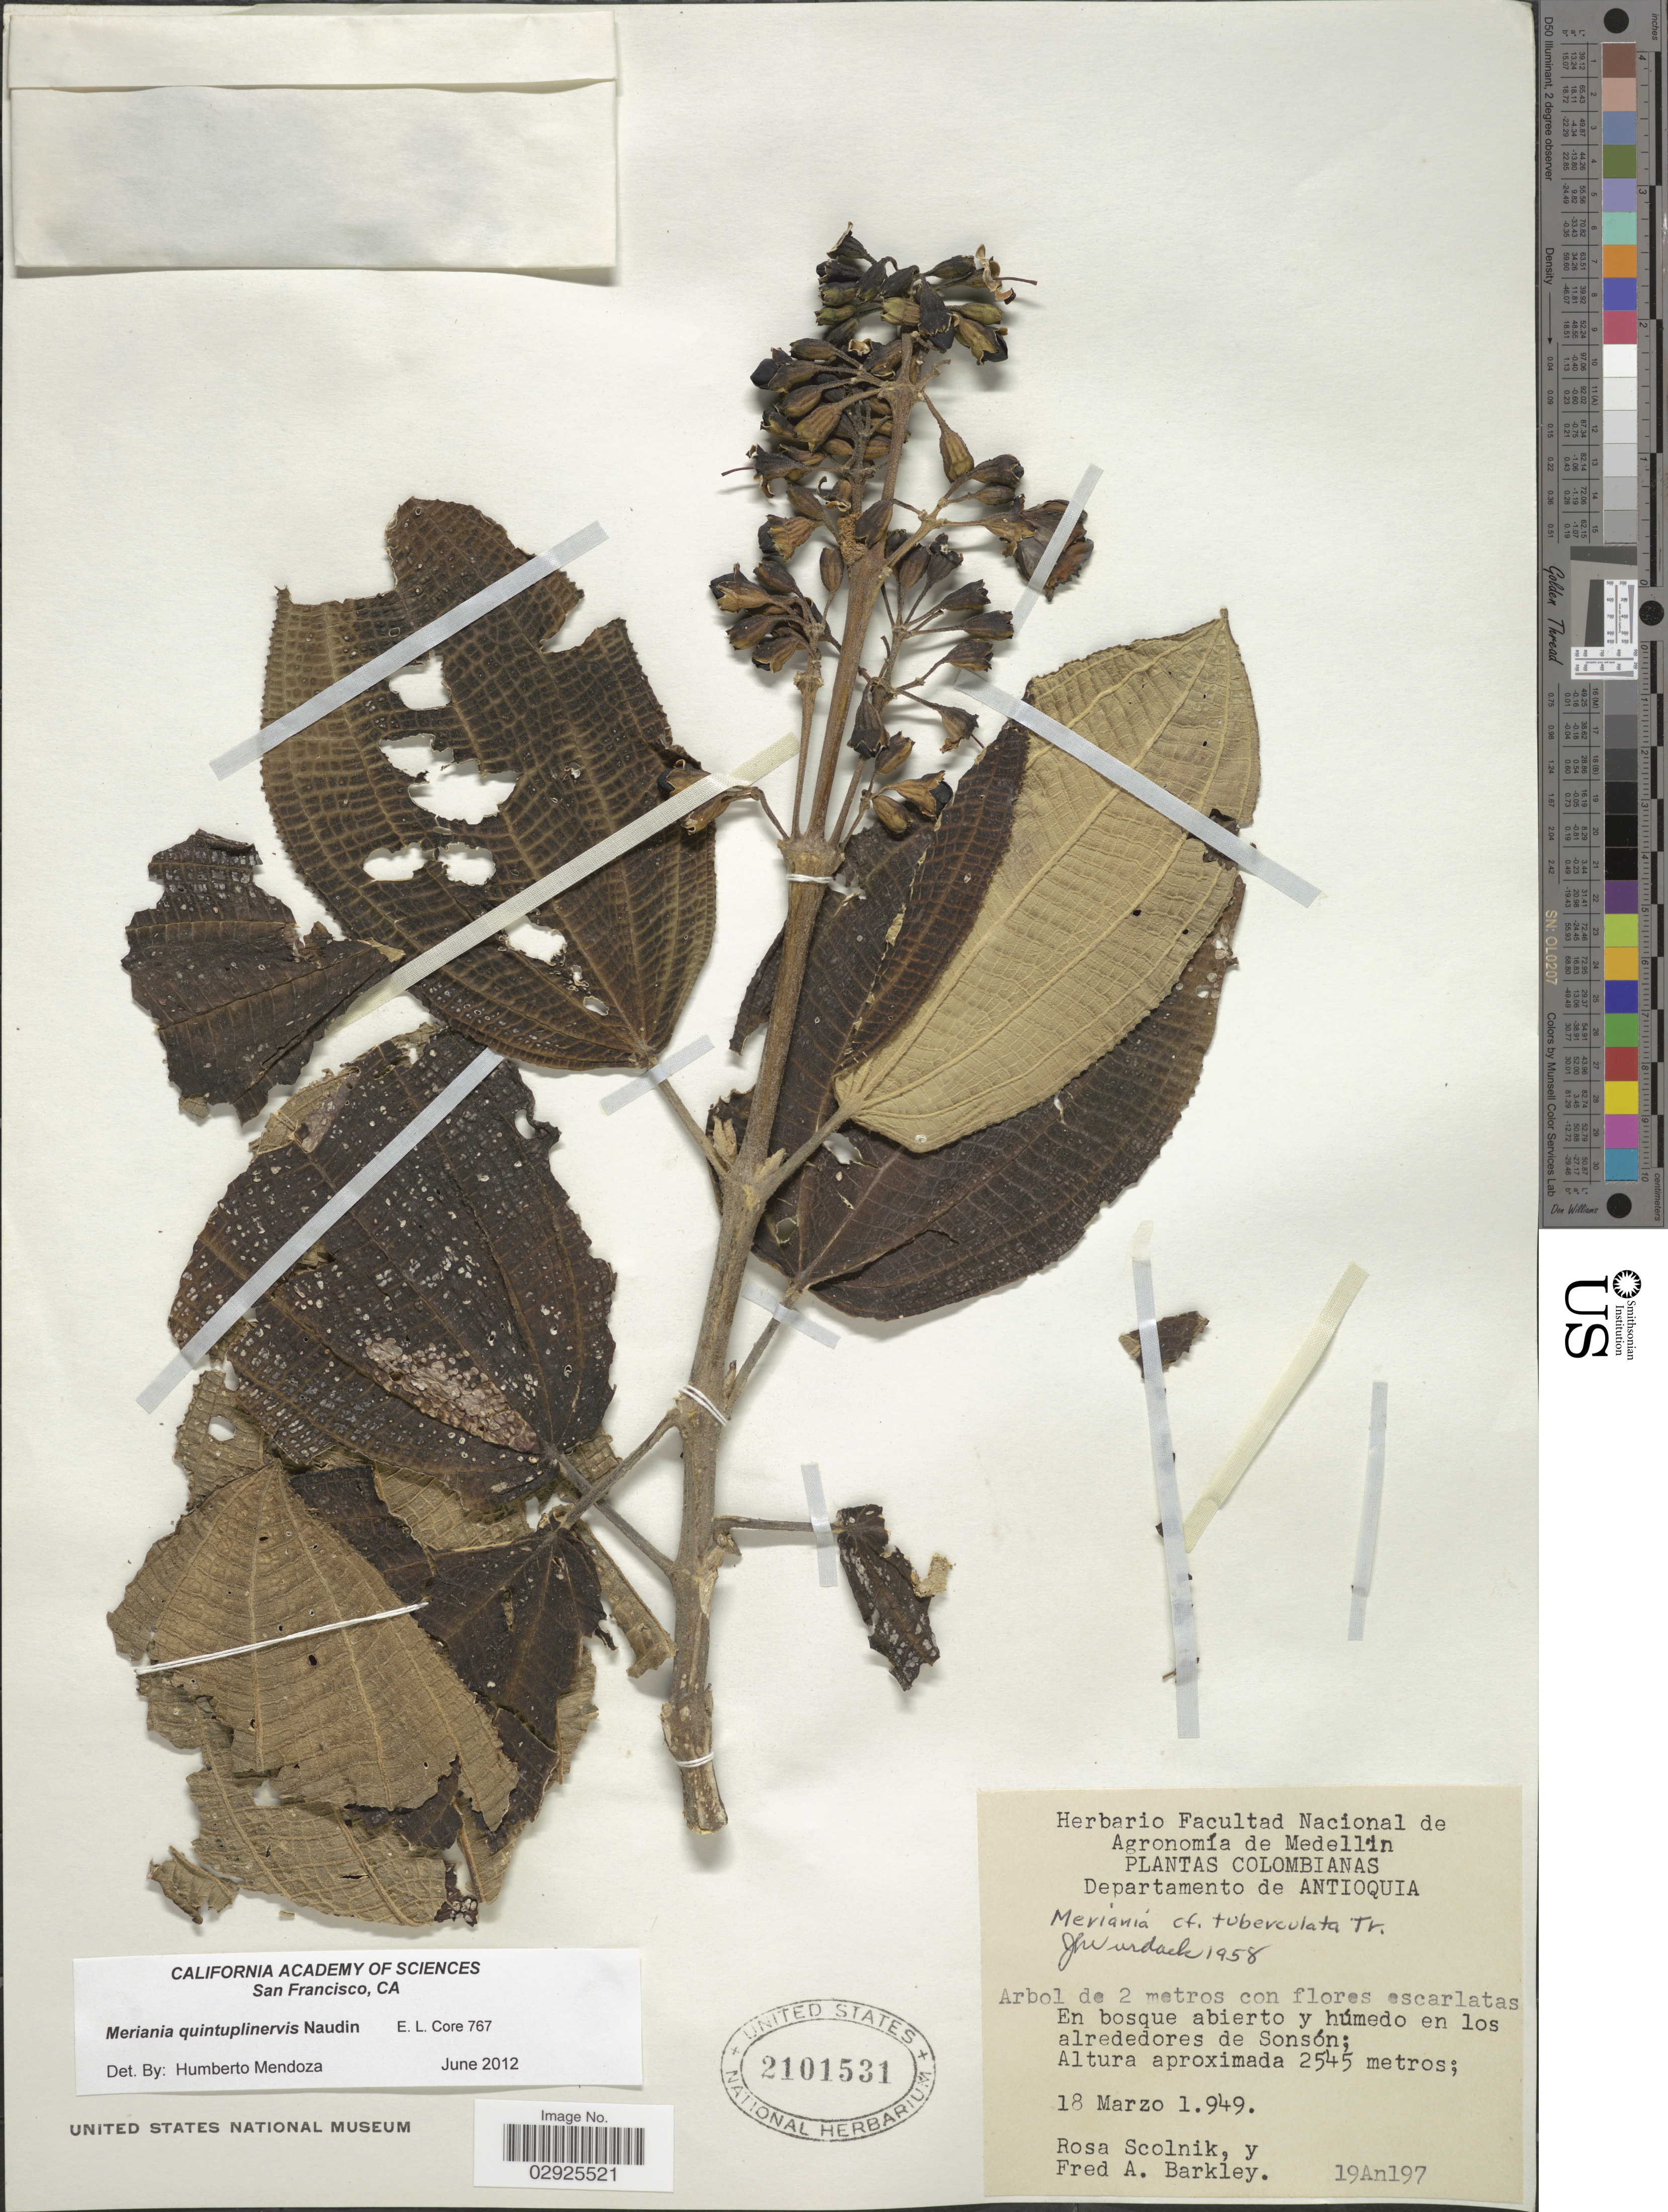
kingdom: Plantae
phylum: Tracheophyta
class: Magnoliopsida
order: Myrtales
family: Melastomataceae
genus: Meriania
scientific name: Meriania quintuplinervis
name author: Naudin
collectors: R. Scolnik & F. A. Barkley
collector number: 19An197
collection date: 1949-03-18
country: Colombia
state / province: Antioquia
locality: Departamento de Antioquia, en los alrededores de Sonsón.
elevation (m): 2545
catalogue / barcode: US 2101531